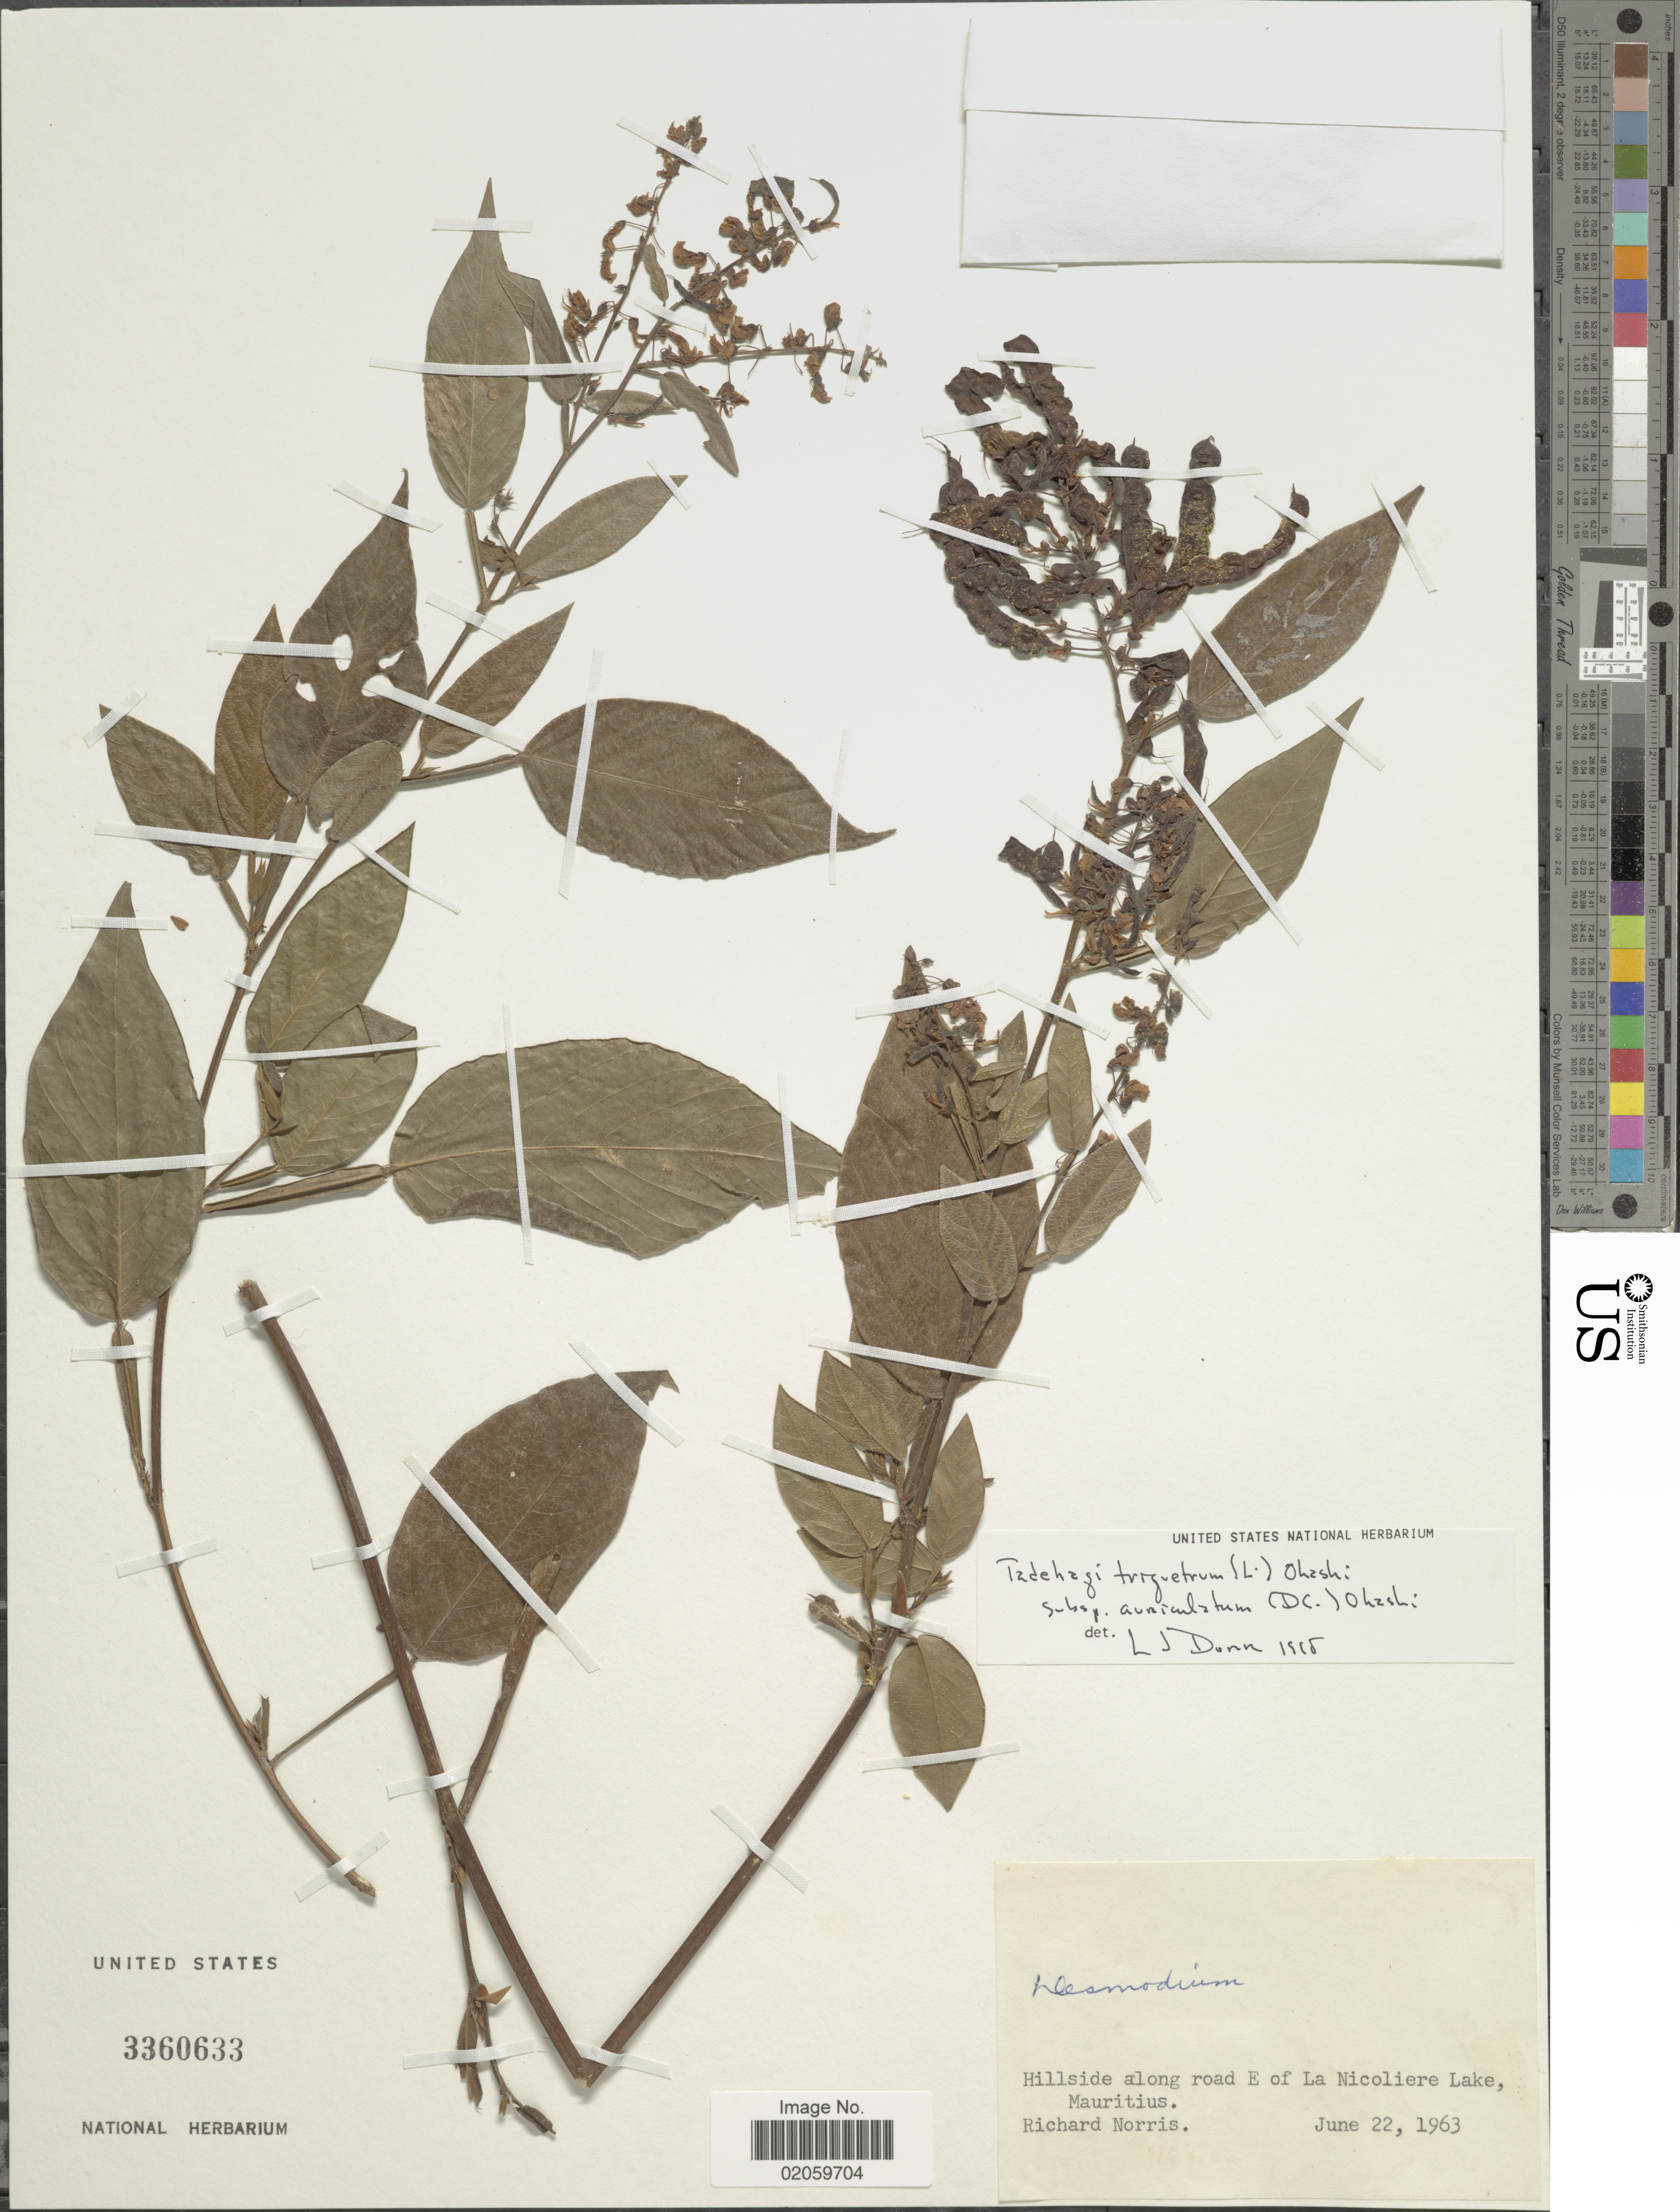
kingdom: Plantae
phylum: Tracheophyta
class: Magnoliopsida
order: Fabales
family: Fabaceae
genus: Tadehagi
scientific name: Tadehagi triquetrum subsp. auriculatum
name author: H. Ohashi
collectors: R. E. Norris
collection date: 1963-06-22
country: Mauritius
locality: Hillside along road E of La Nicoliere Lake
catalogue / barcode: US 3360633